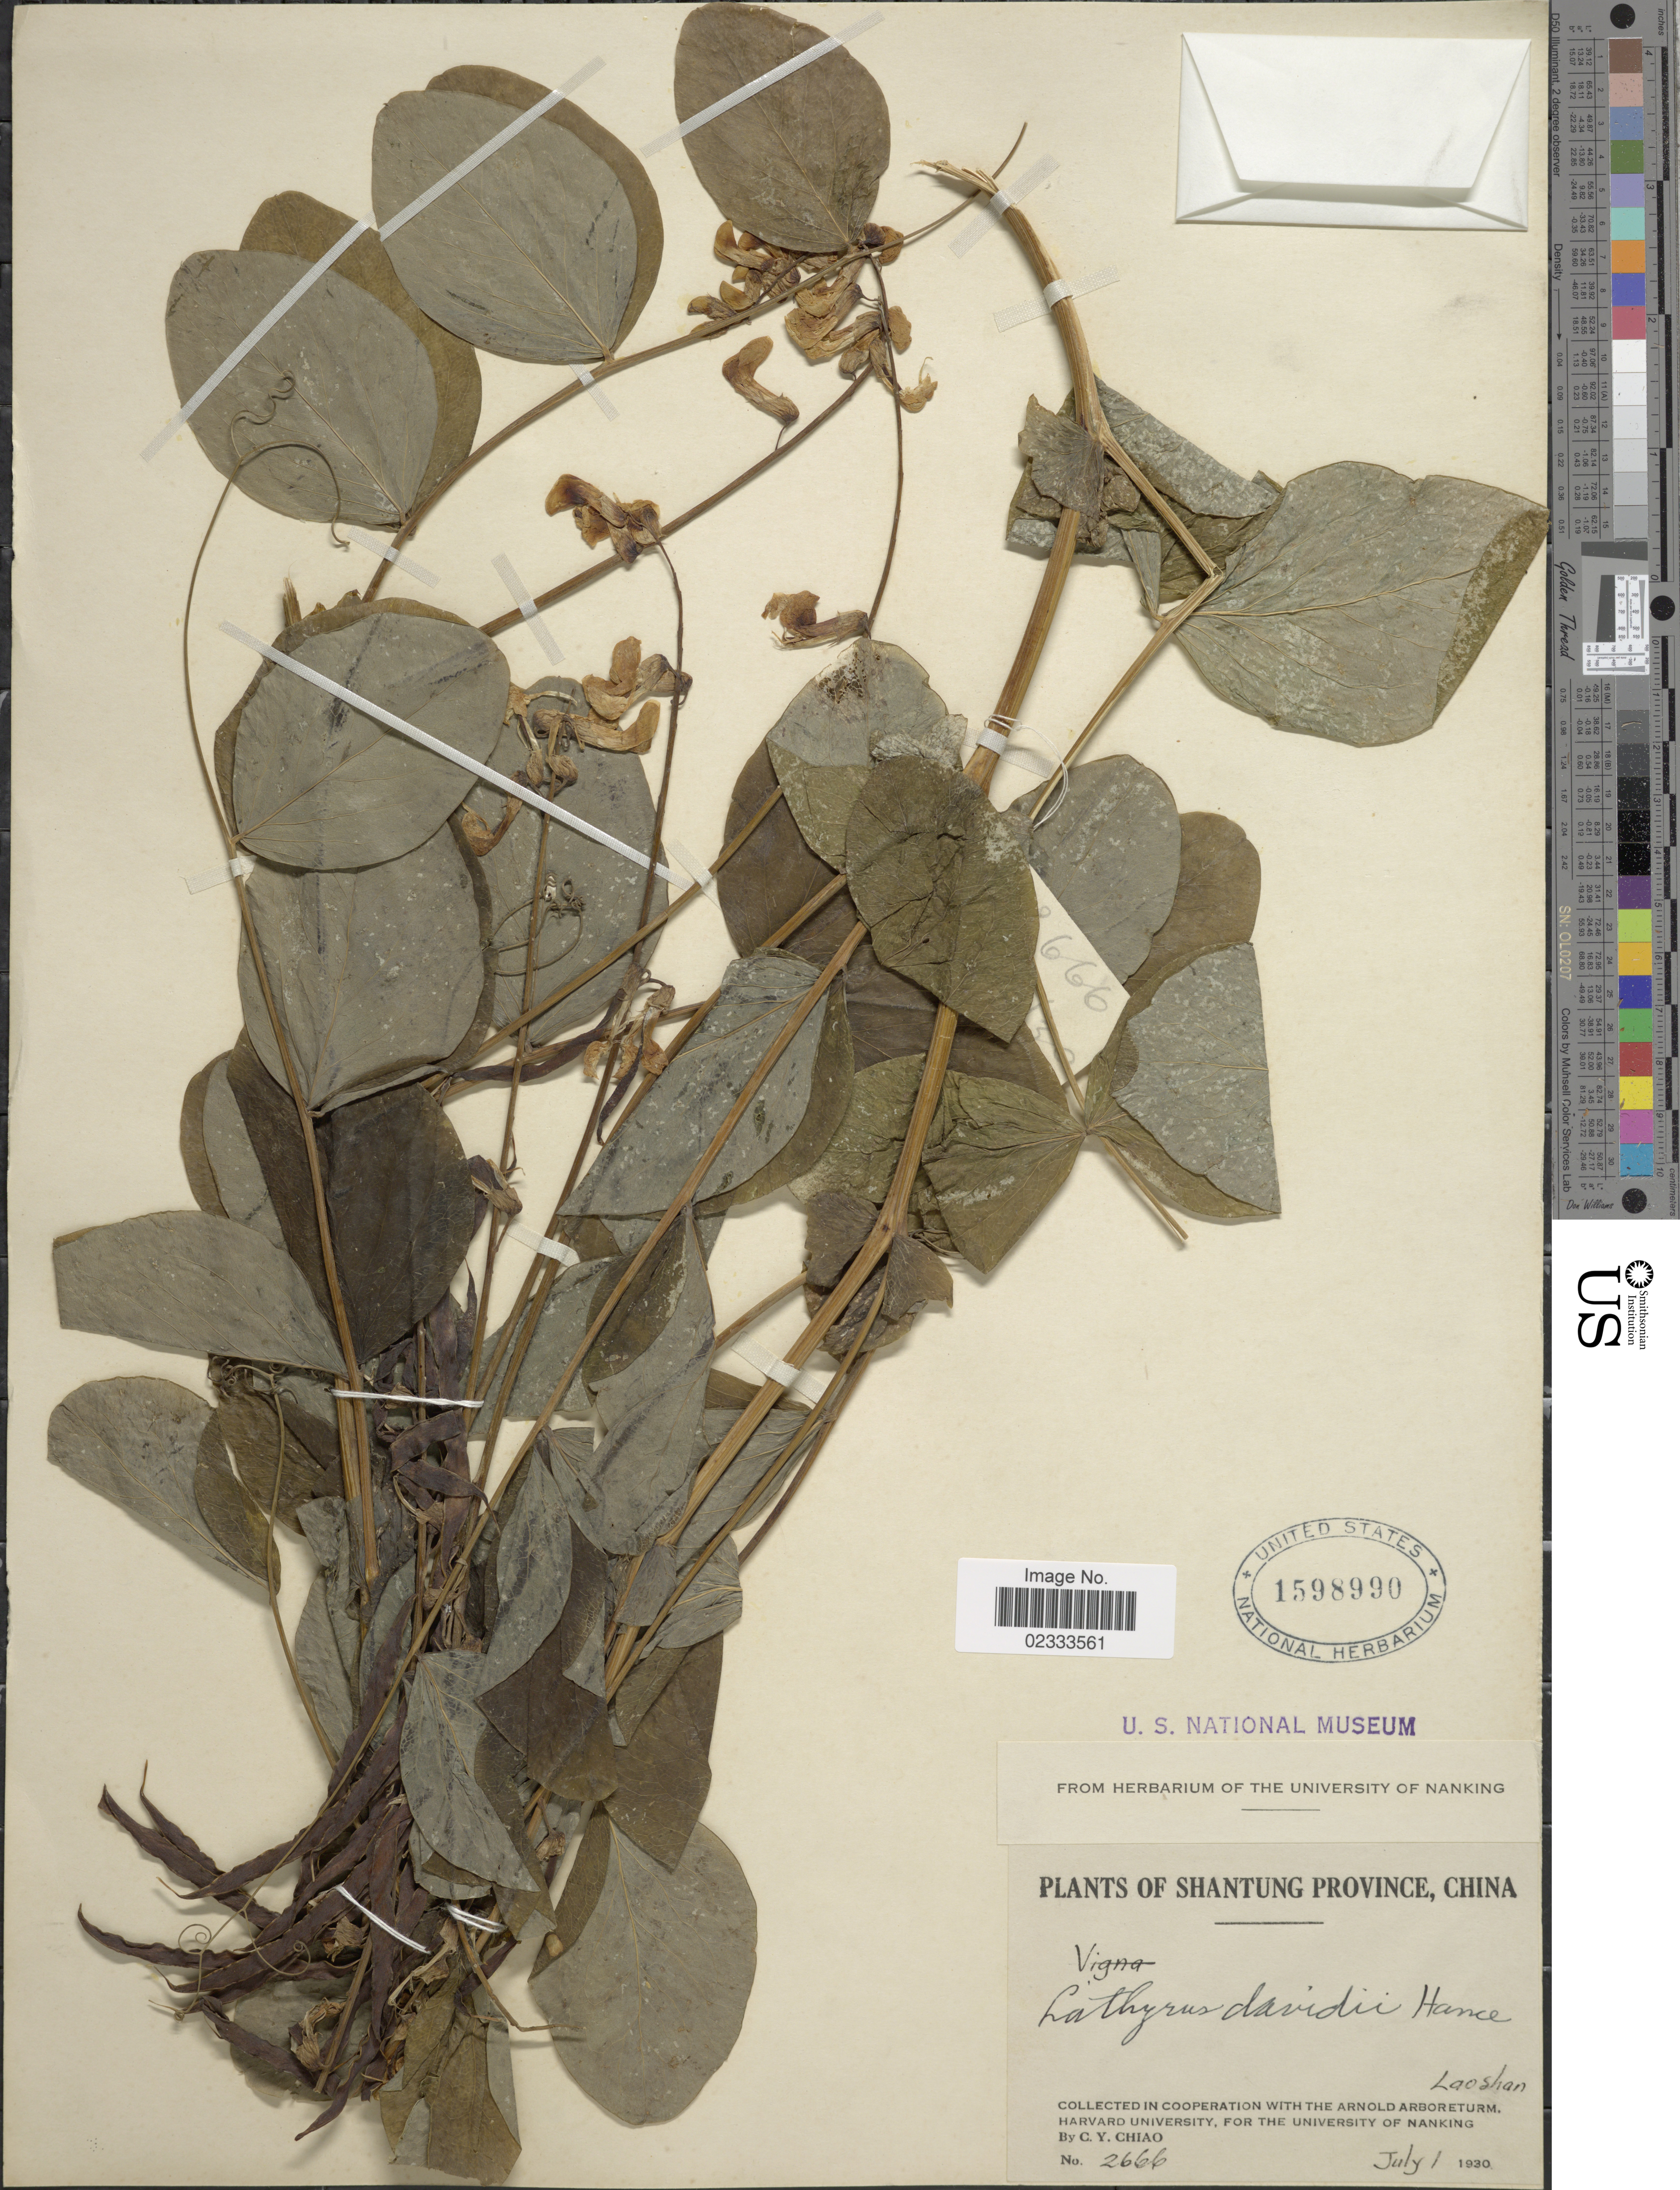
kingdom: Plantae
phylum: Tracheophyta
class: Magnoliopsida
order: Fabales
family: Fabaceae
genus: Lathyrus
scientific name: Lathyrus davidii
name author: Hance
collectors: C. Y. Chiao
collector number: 2666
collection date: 1930-07-01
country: China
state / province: Shandong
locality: Shantung Province, Laoshan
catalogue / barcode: US 1598990